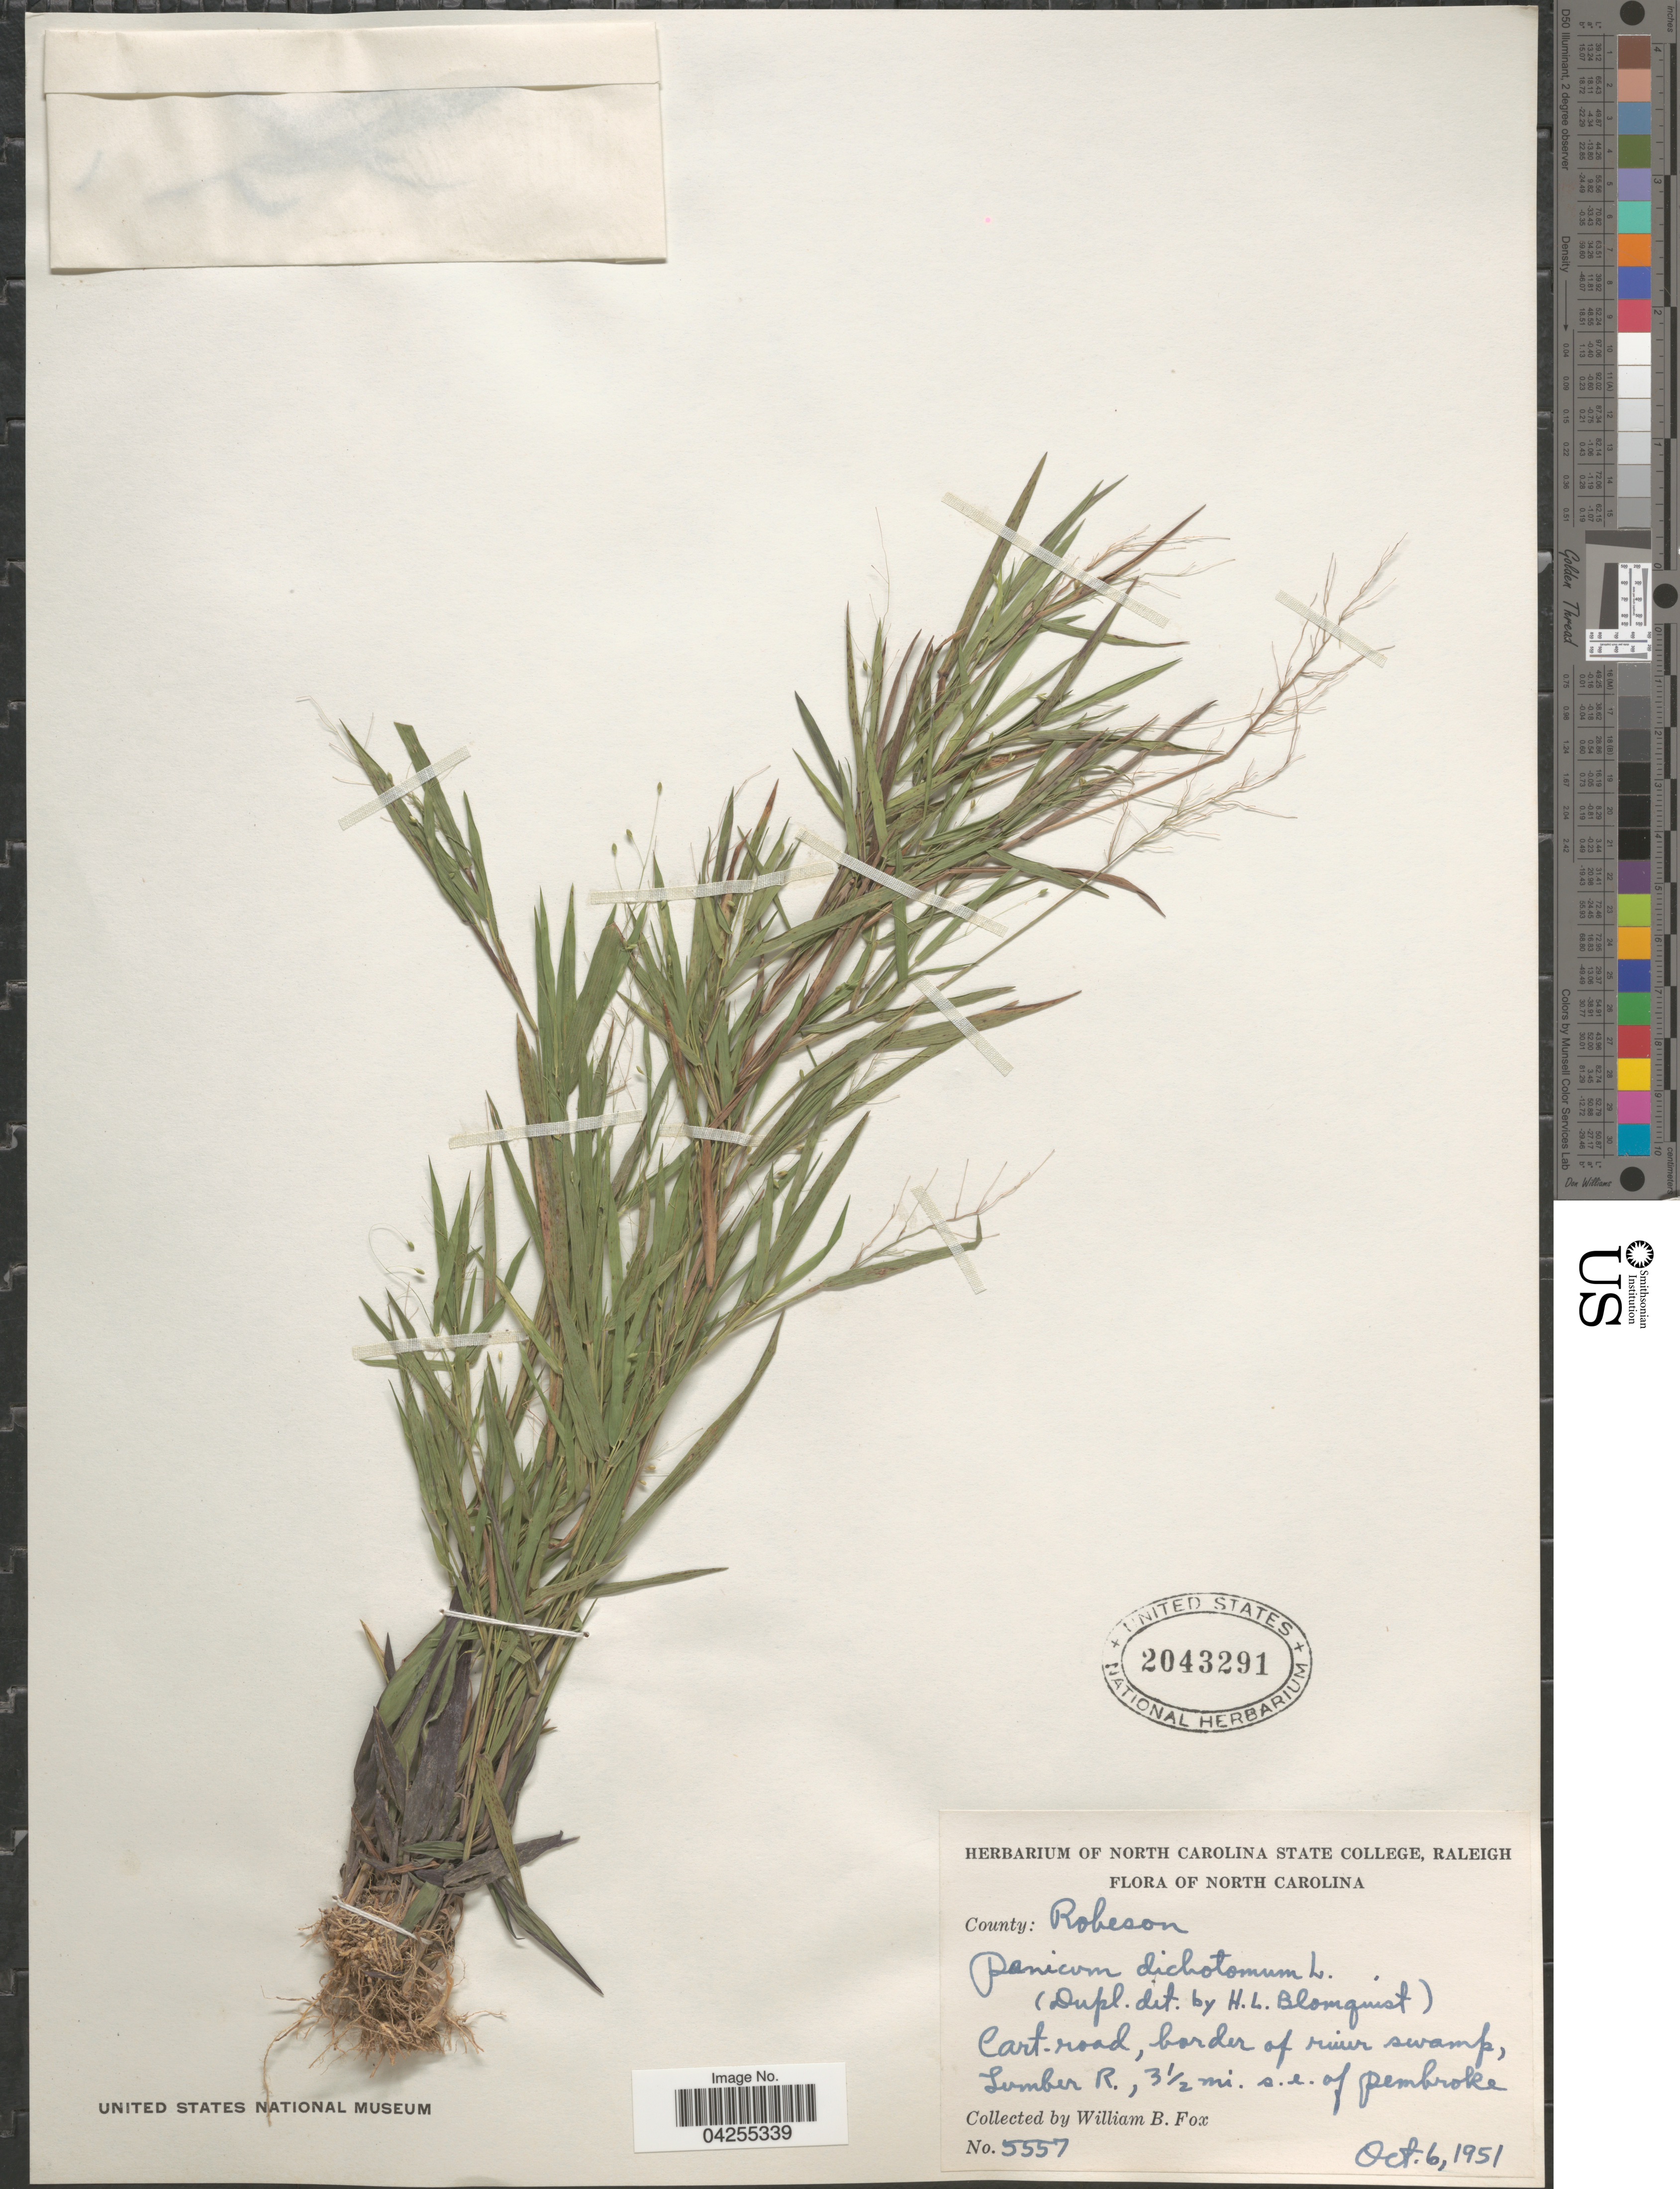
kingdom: Plantae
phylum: Tracheophyta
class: Liliopsida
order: Poales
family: Poaceae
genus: Dichanthelium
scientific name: Dichanthelium dichotomum var. dichotomum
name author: (L.) Gould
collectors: W. B. Fox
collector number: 5557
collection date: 1951-10-06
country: United States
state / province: North Carolina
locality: Cart. road, border of river swamp, Lumber R., 3 1/2 mi. s.e. of Pembroke.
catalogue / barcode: US 2043291